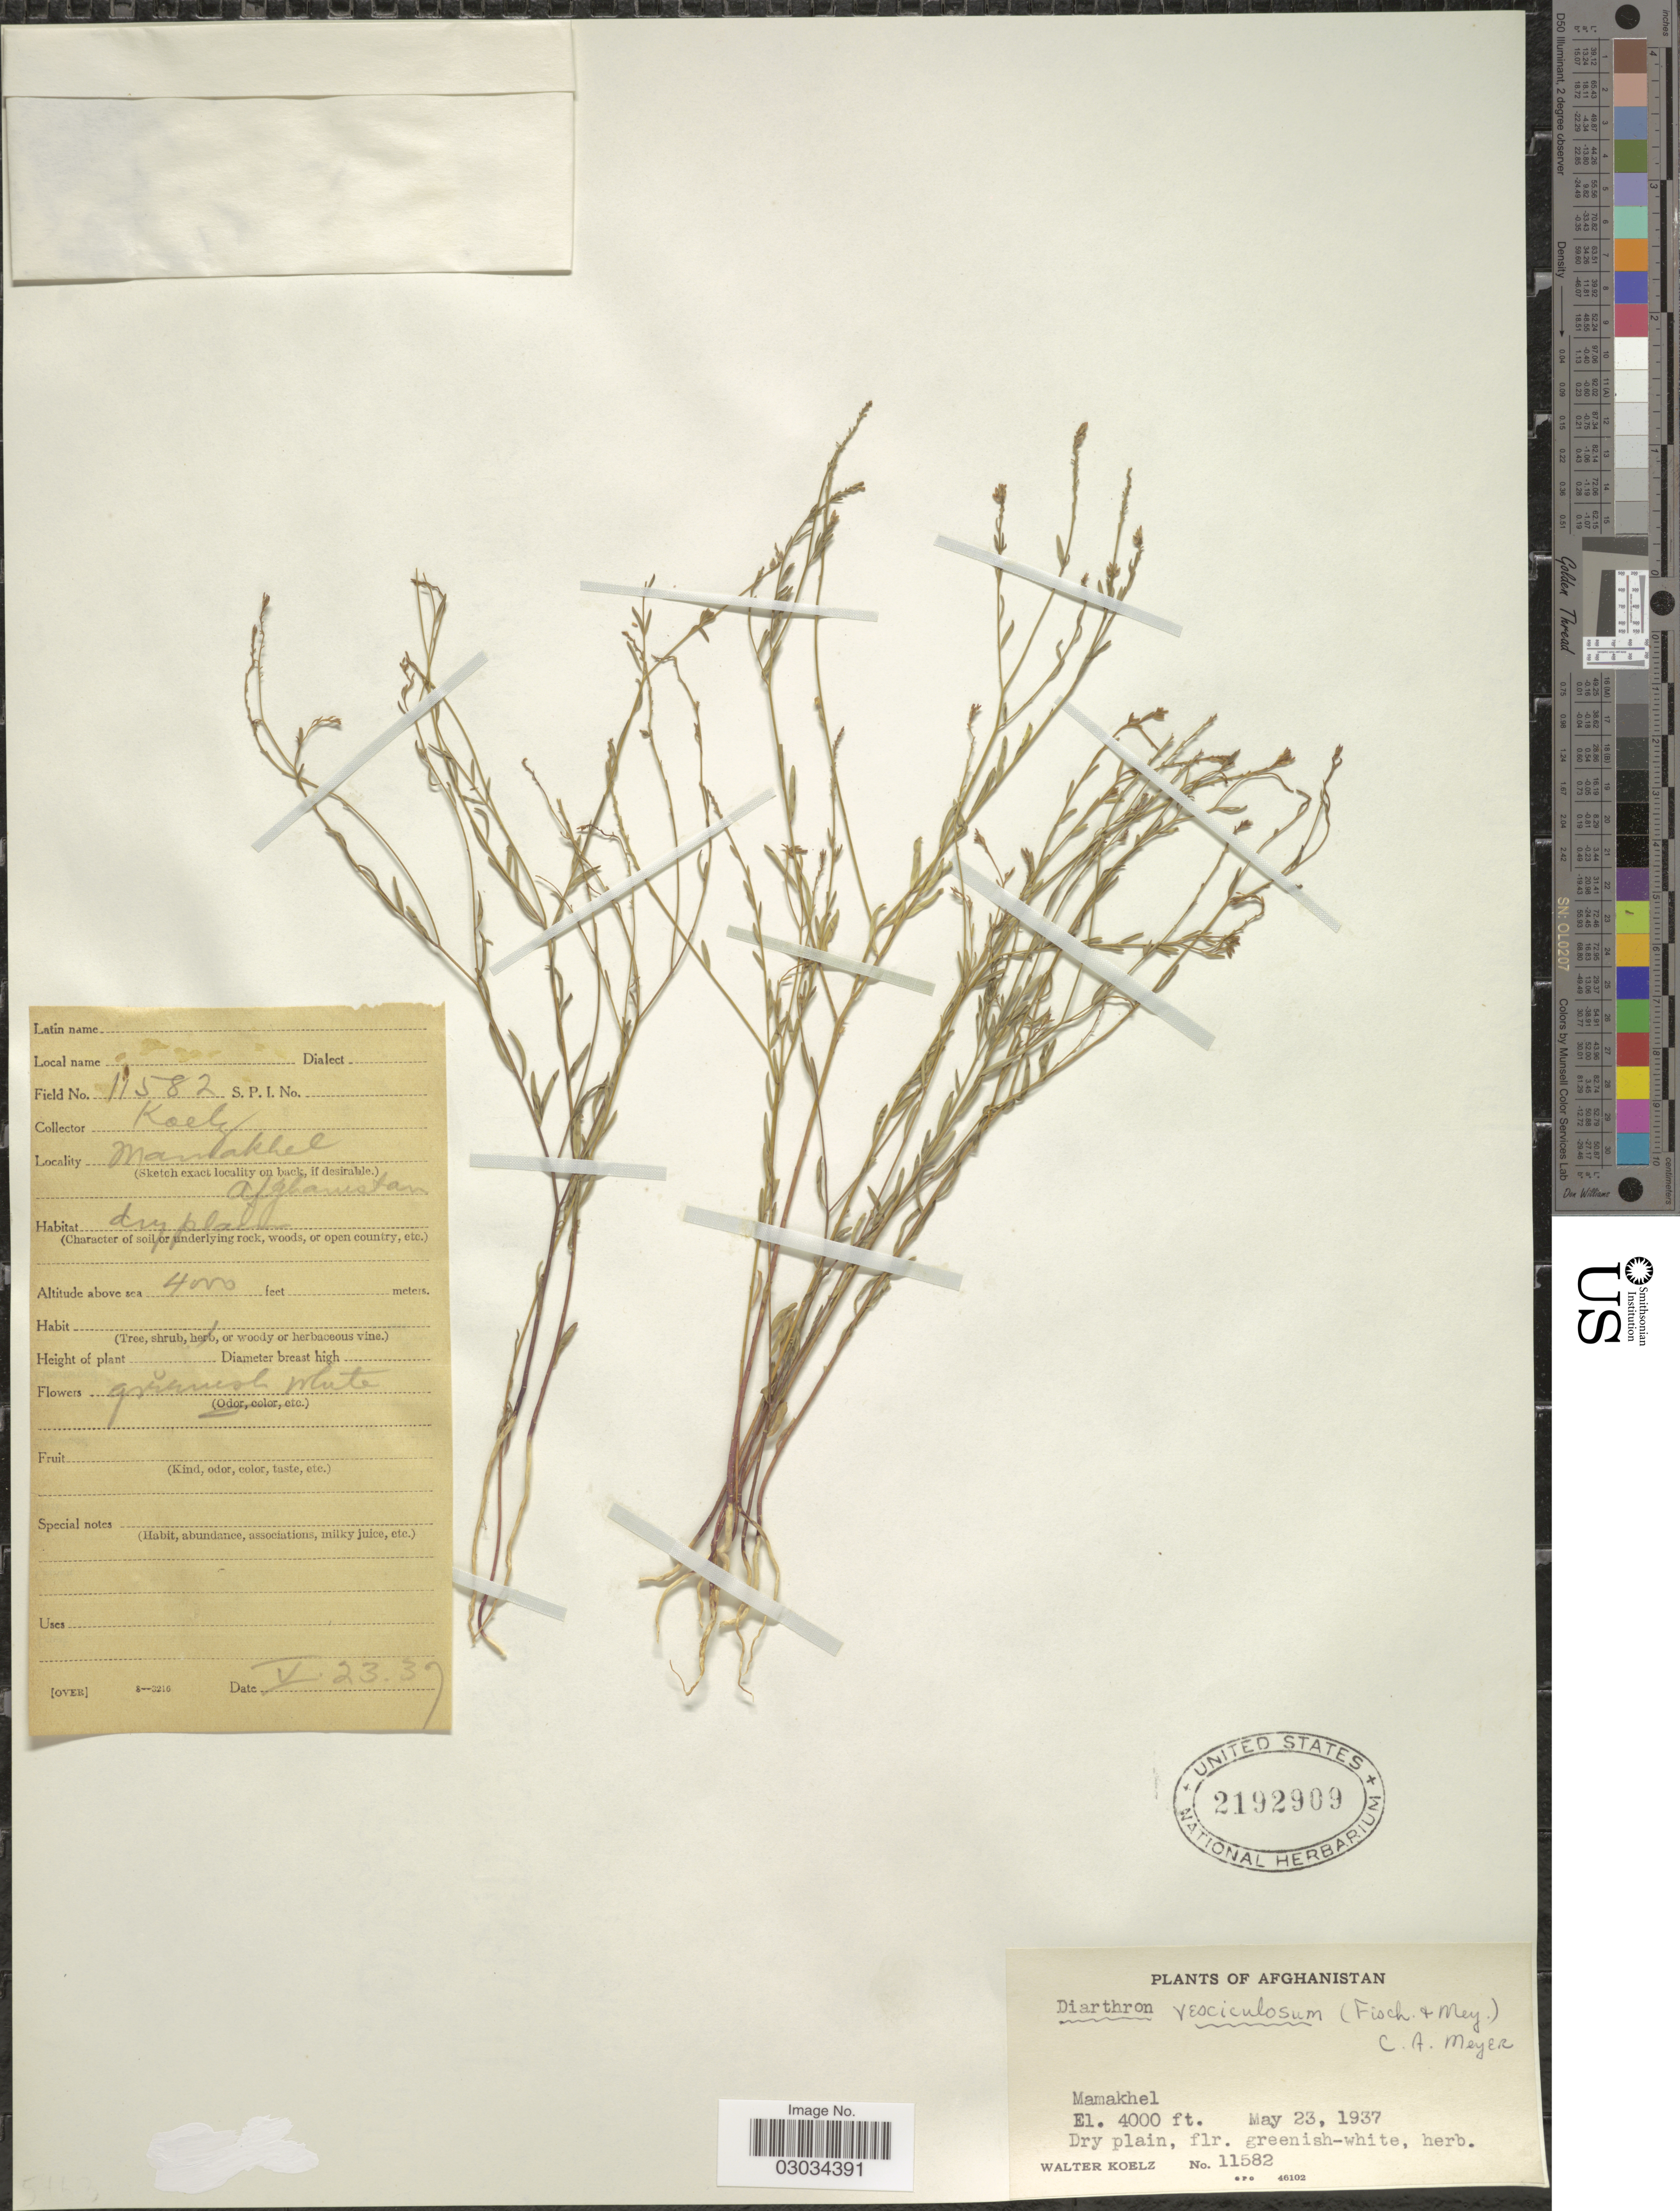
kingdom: Plantae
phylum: Tracheophyta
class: Magnoliopsida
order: Malvales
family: Thymelaeaceae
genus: Diarthron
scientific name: Diarthron vesiculosum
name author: (Fisch. & C.A. Mey. ex Kar. & Kir.) C.A. Mey.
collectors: W. N. Koelz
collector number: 11582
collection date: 1937-05-23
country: Afghanistan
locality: Mamakhel.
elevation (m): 1219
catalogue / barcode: US 2192909